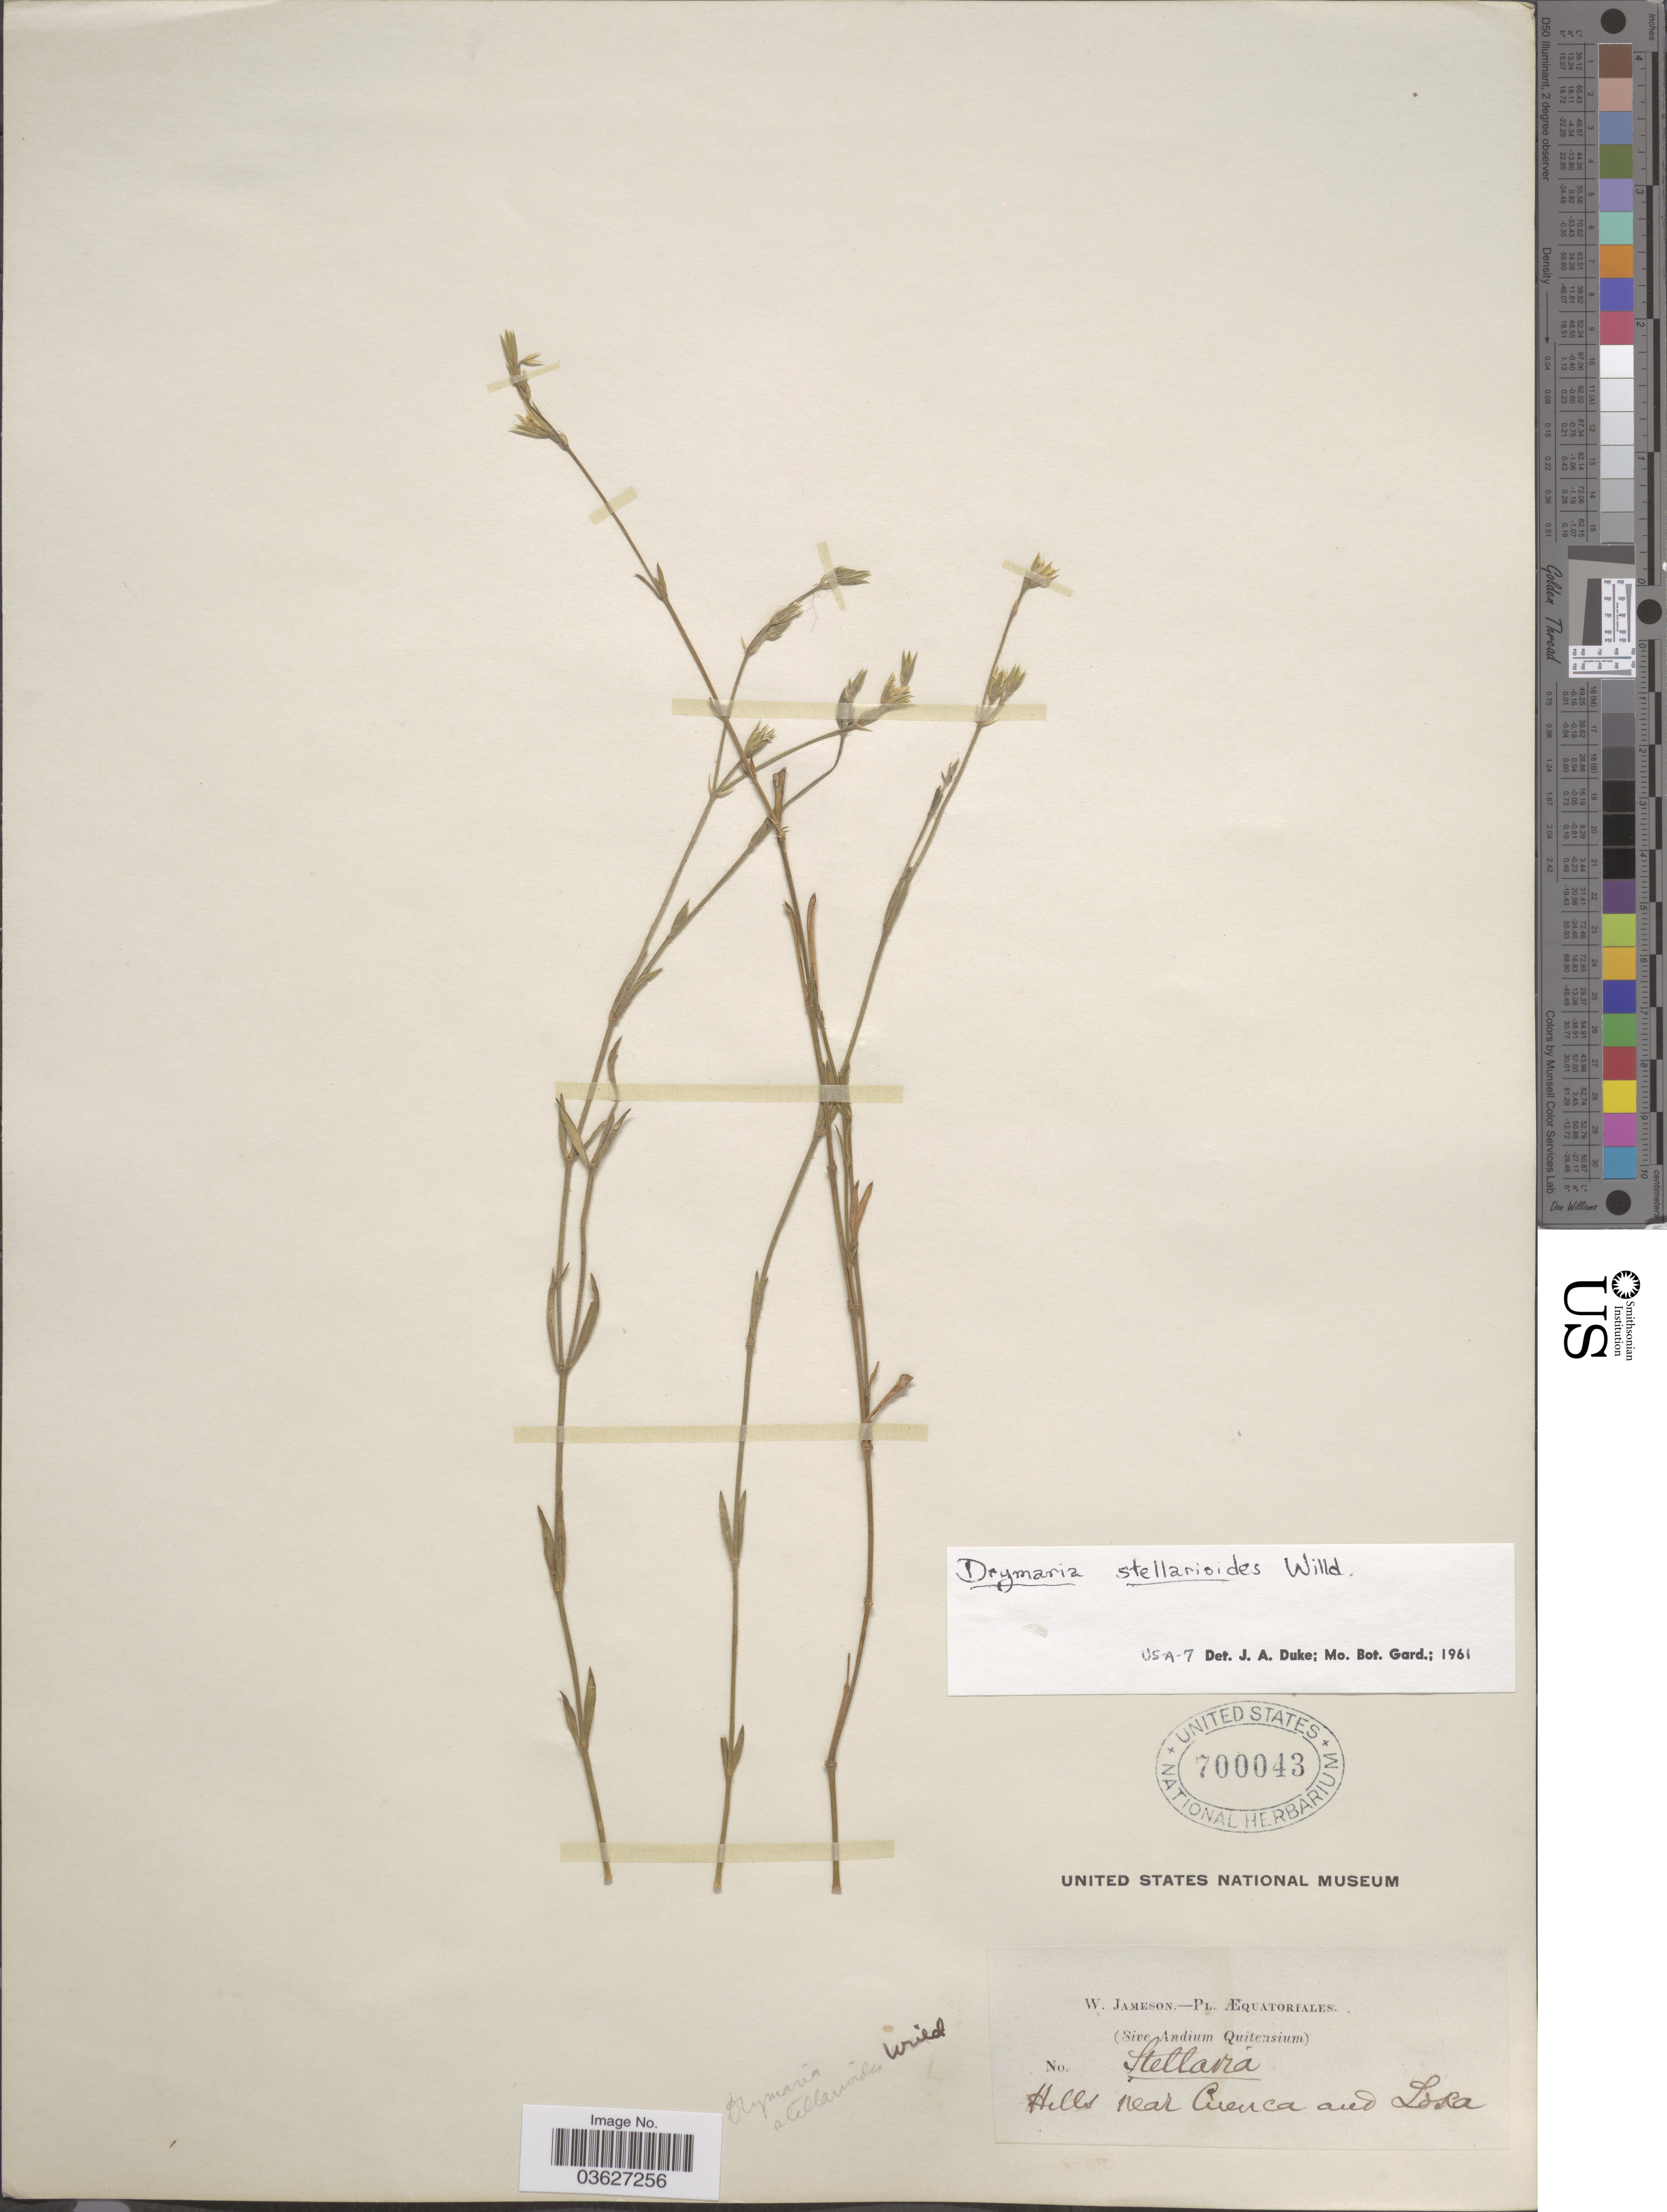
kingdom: Plantae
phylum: Tracheophyta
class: Magnoliopsida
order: Caryophyllales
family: Caryophyllaceae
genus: Drymaria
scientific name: Drymaria stellarioides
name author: (Schult.) Willd.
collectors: W. Jameson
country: Ecuador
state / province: Loja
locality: Hills near Cuenca and Loja.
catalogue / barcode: US 700043